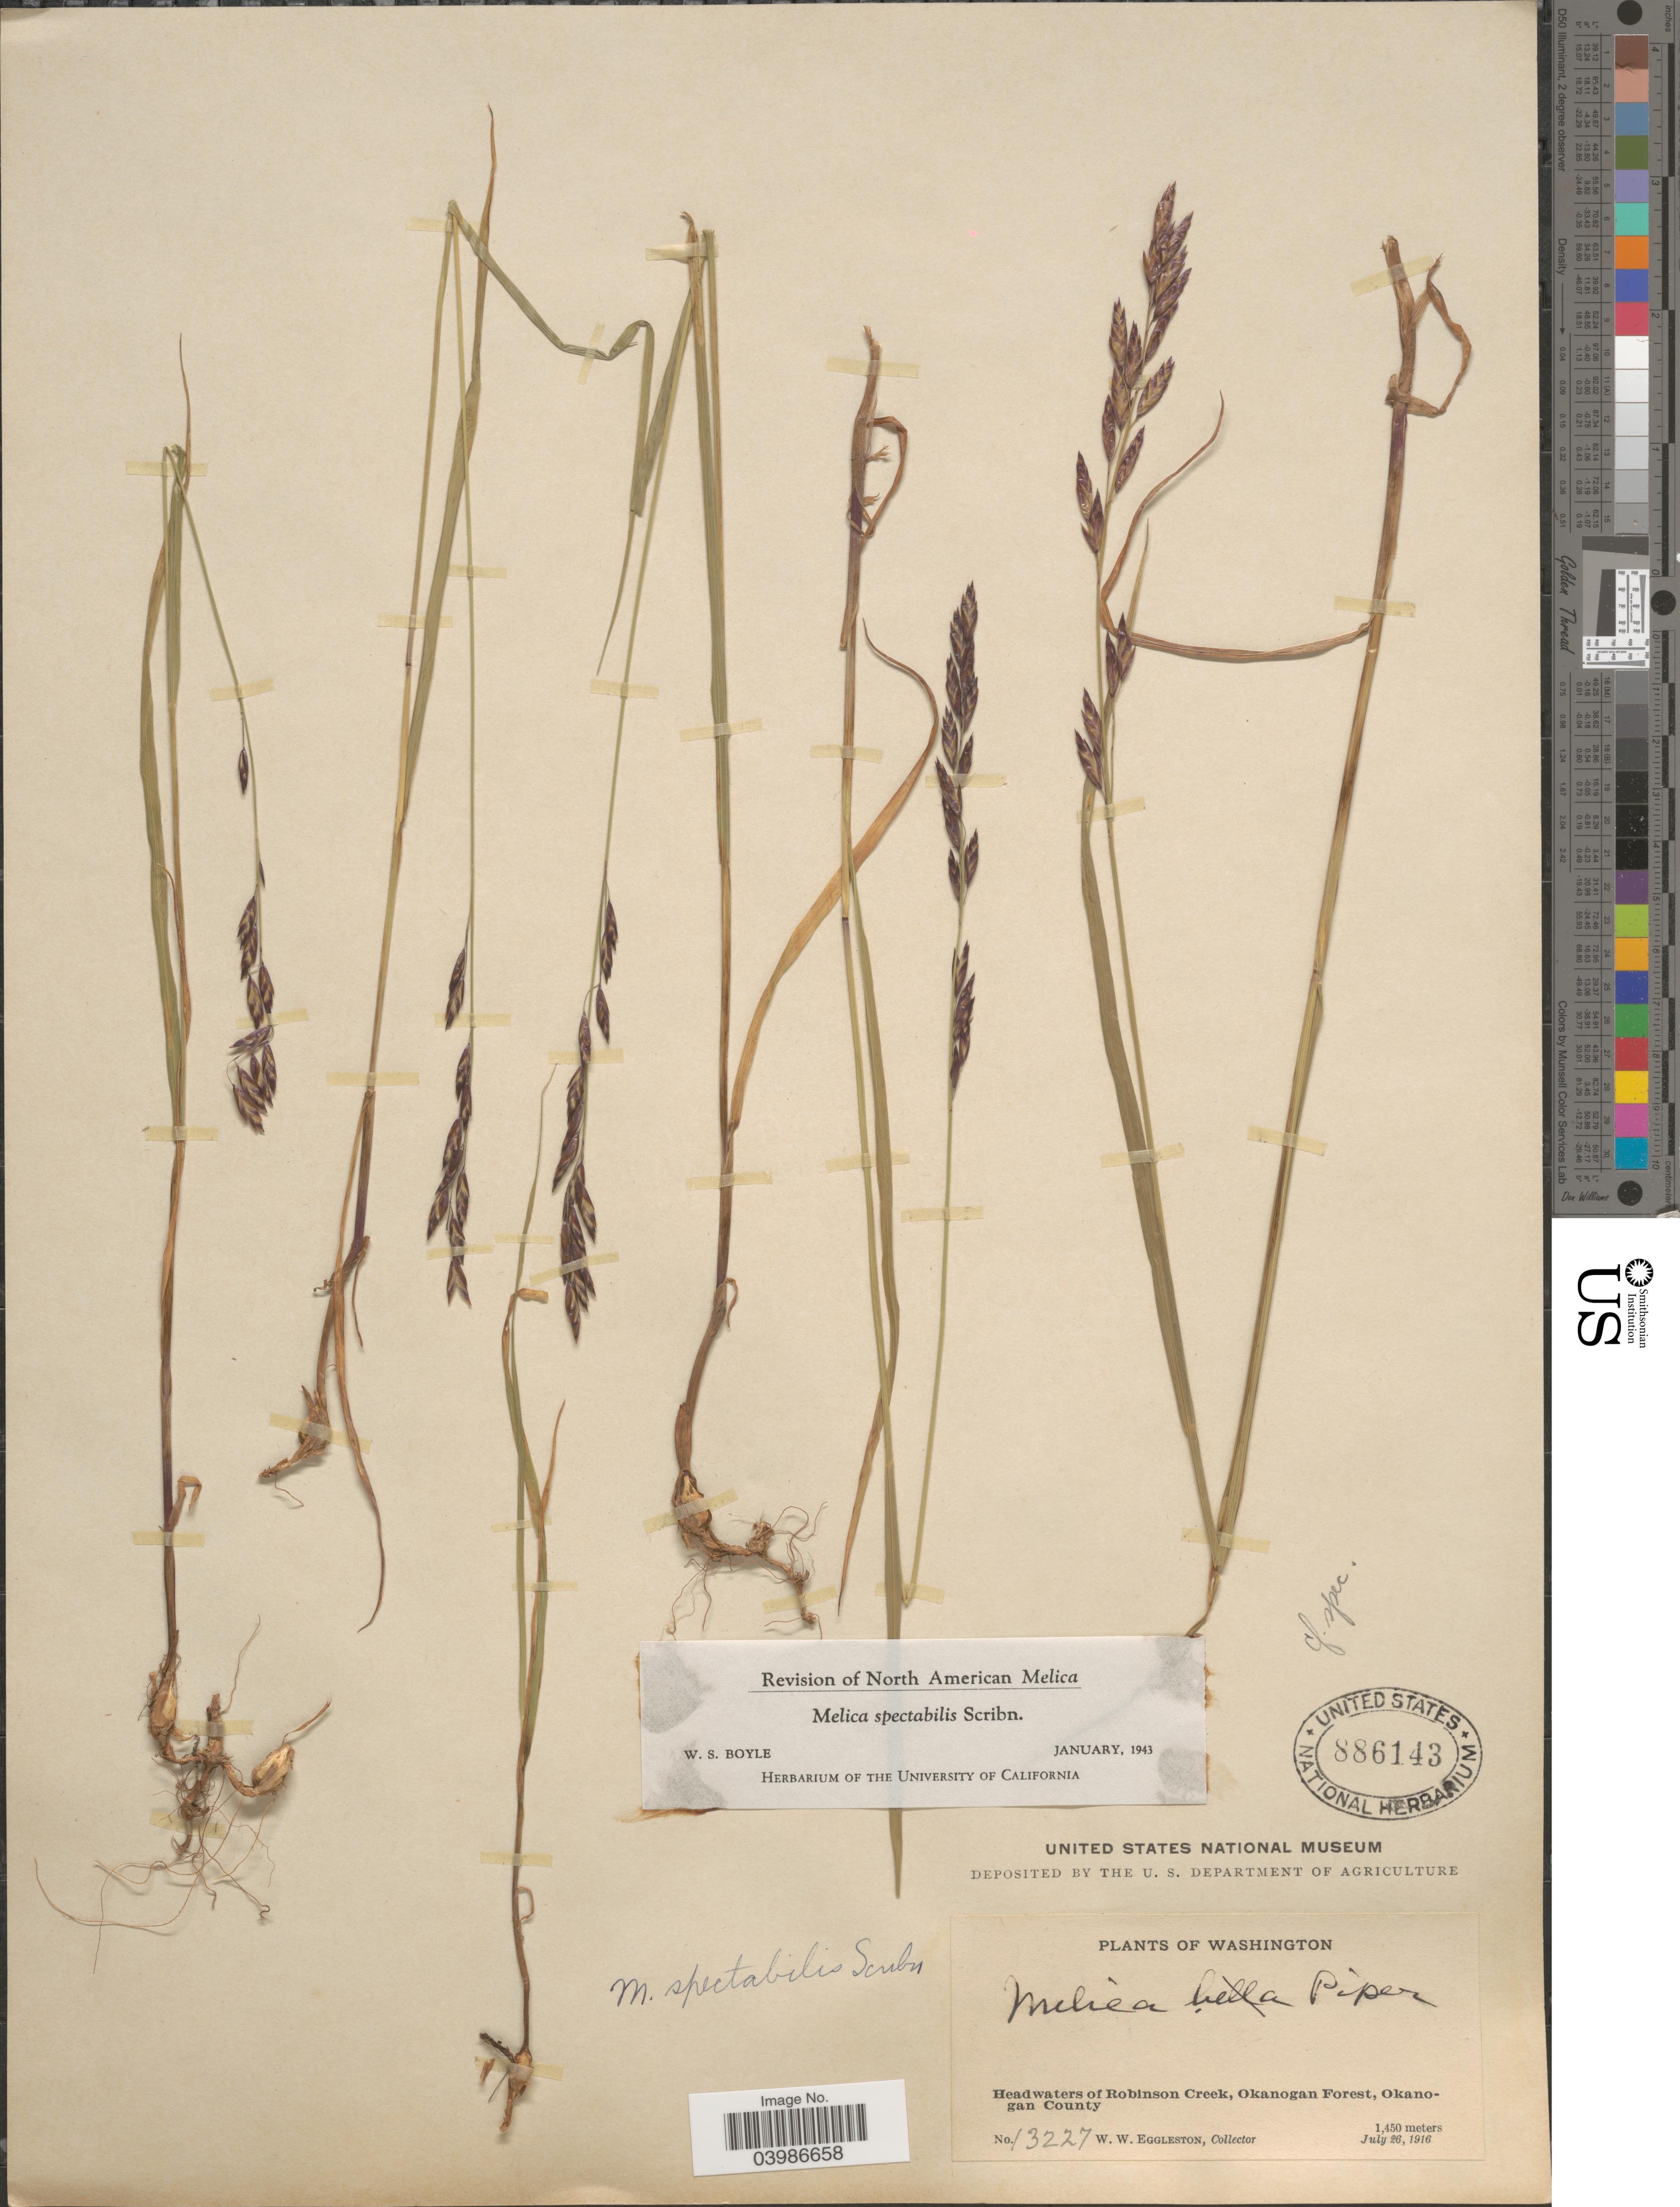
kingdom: Plantae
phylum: Tracheophyta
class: Liliopsida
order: Poales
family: Poaceae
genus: Melica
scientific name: Melica spectabilis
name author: Scribn.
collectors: W. W. Eggleston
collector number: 13227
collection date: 1916-07-26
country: United States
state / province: Washington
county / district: Okanogan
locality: Headwaters of Robinson Creek, Okanogan Forest, Okanogan County.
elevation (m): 1450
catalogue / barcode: US 886143